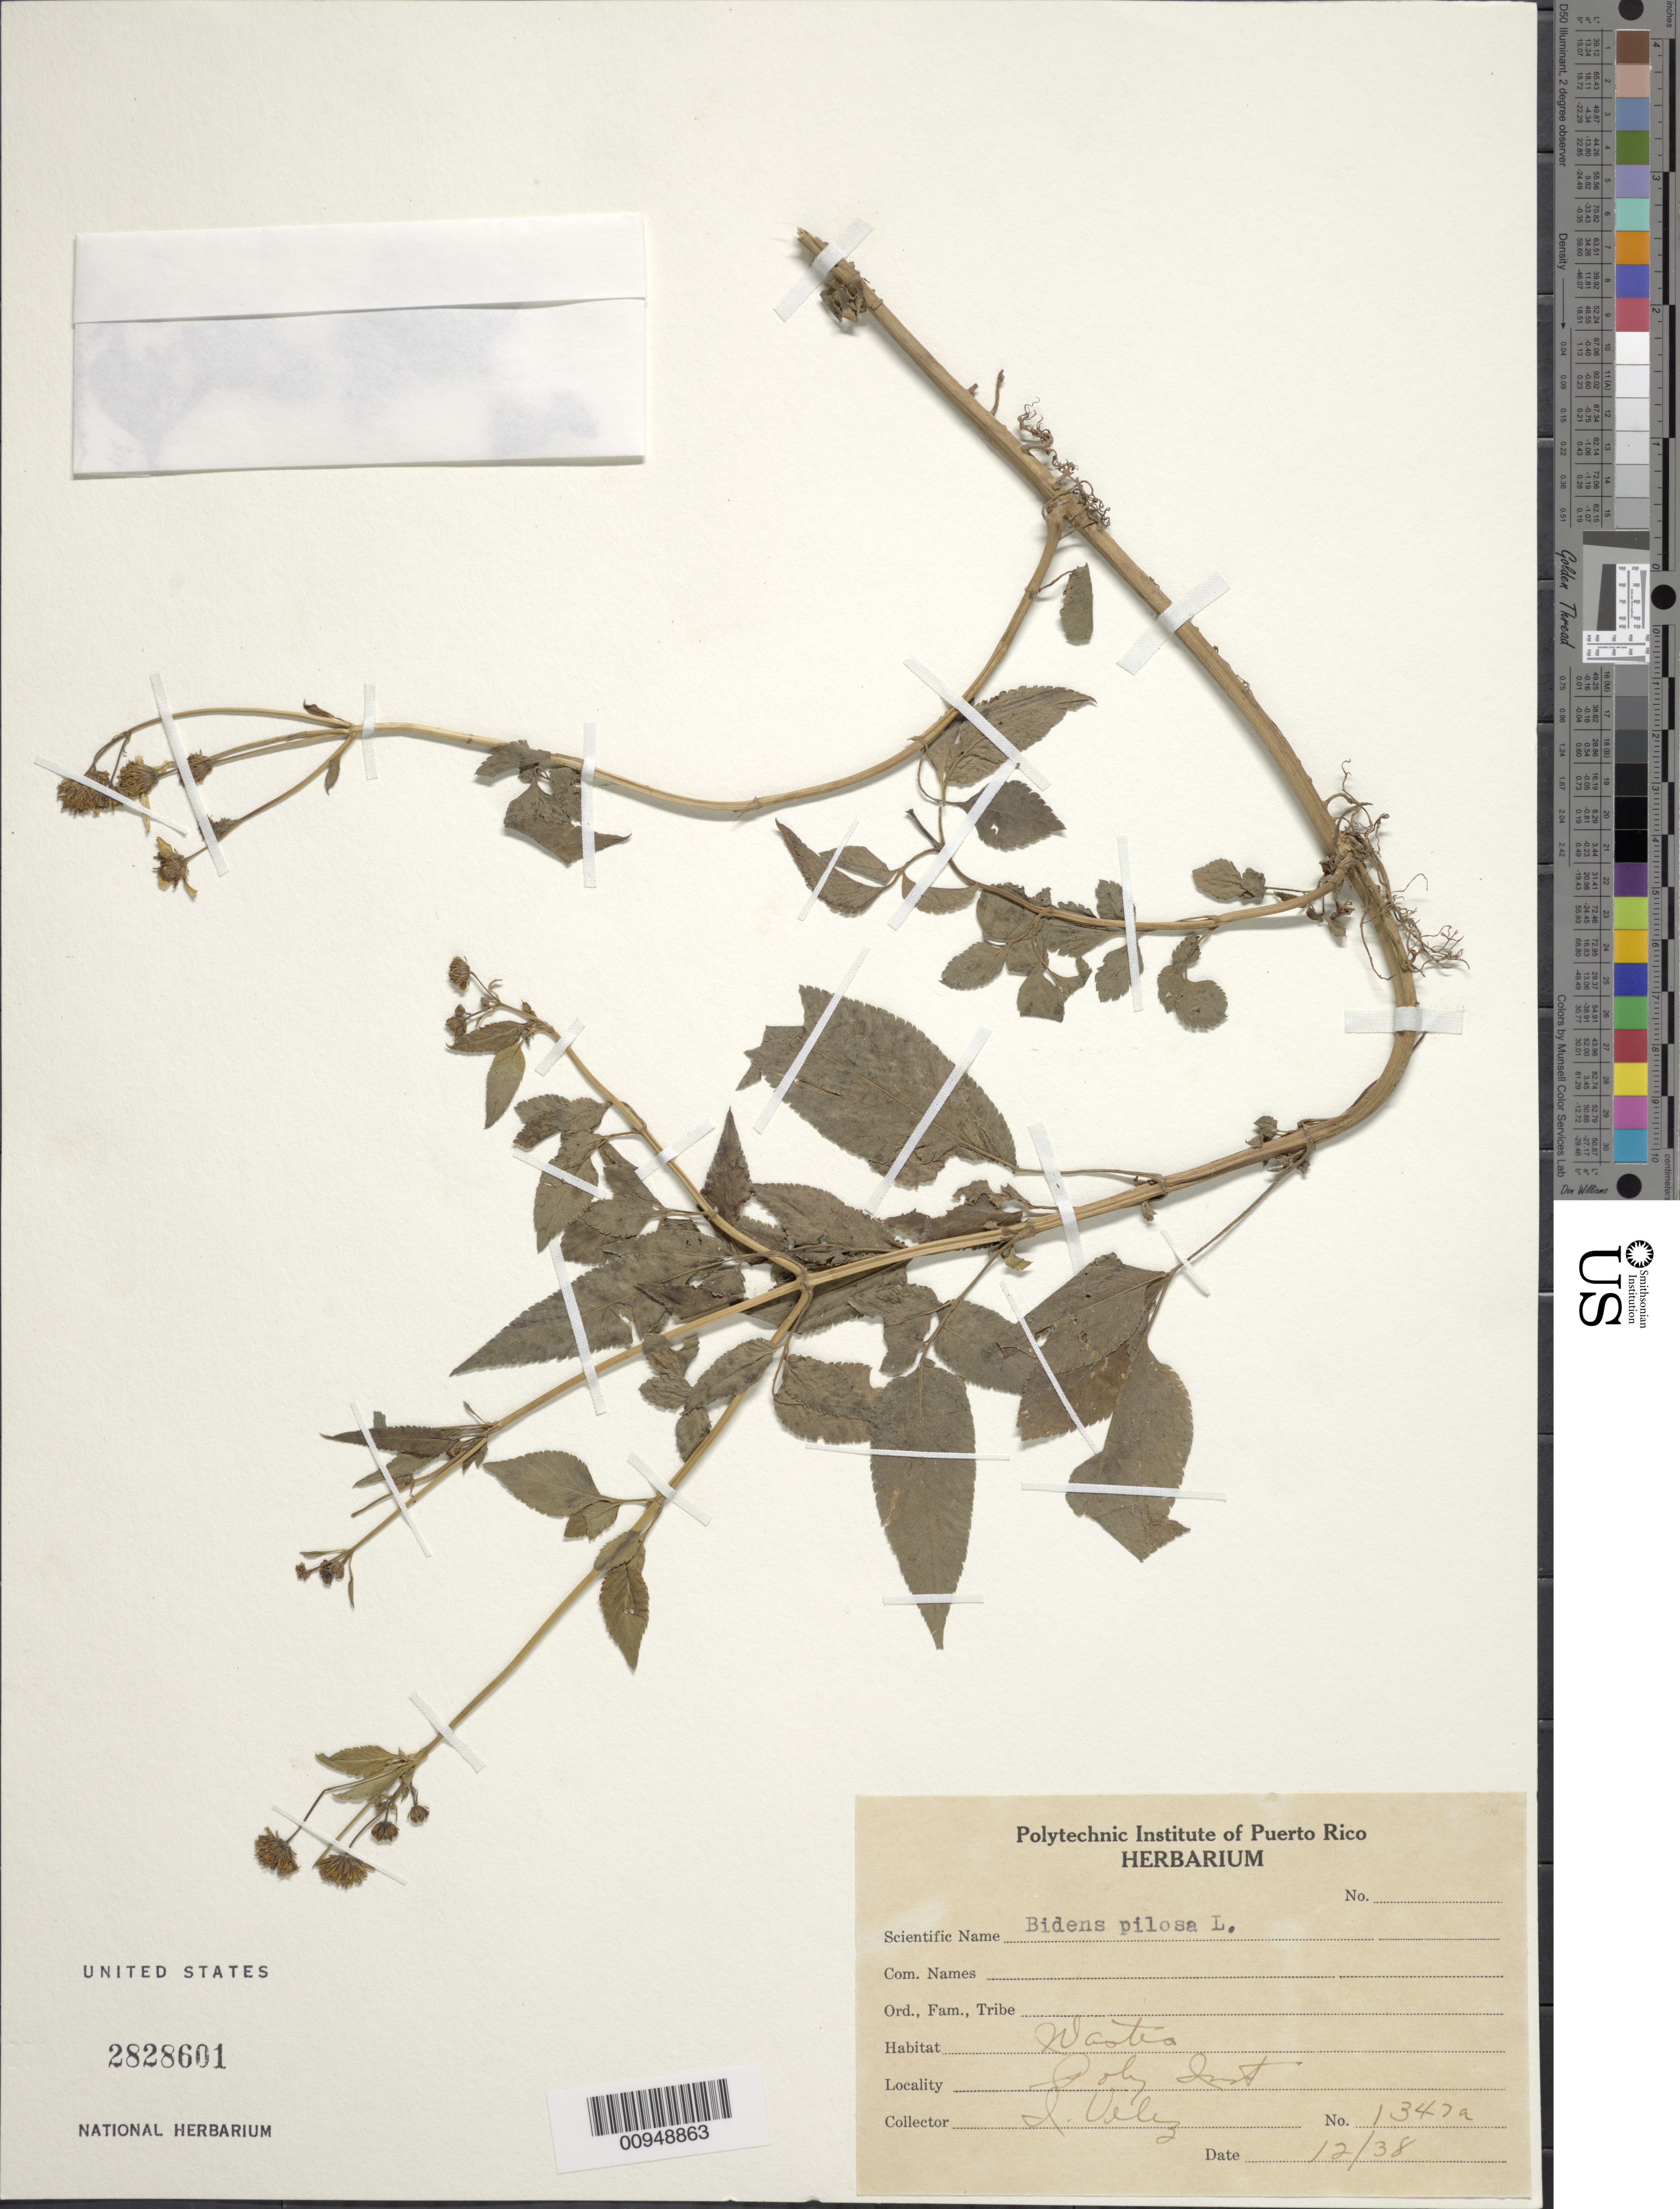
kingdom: Plantae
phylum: Tracheophyta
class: Magnoliopsida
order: Asterales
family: Asteraceae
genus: Bidens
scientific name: Bidens pilosa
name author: L.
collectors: I. Velez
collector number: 1347A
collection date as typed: Dec 1938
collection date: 1938-12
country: Puerto Rico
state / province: San Germán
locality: Polytechnic Institute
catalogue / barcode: US 2828601